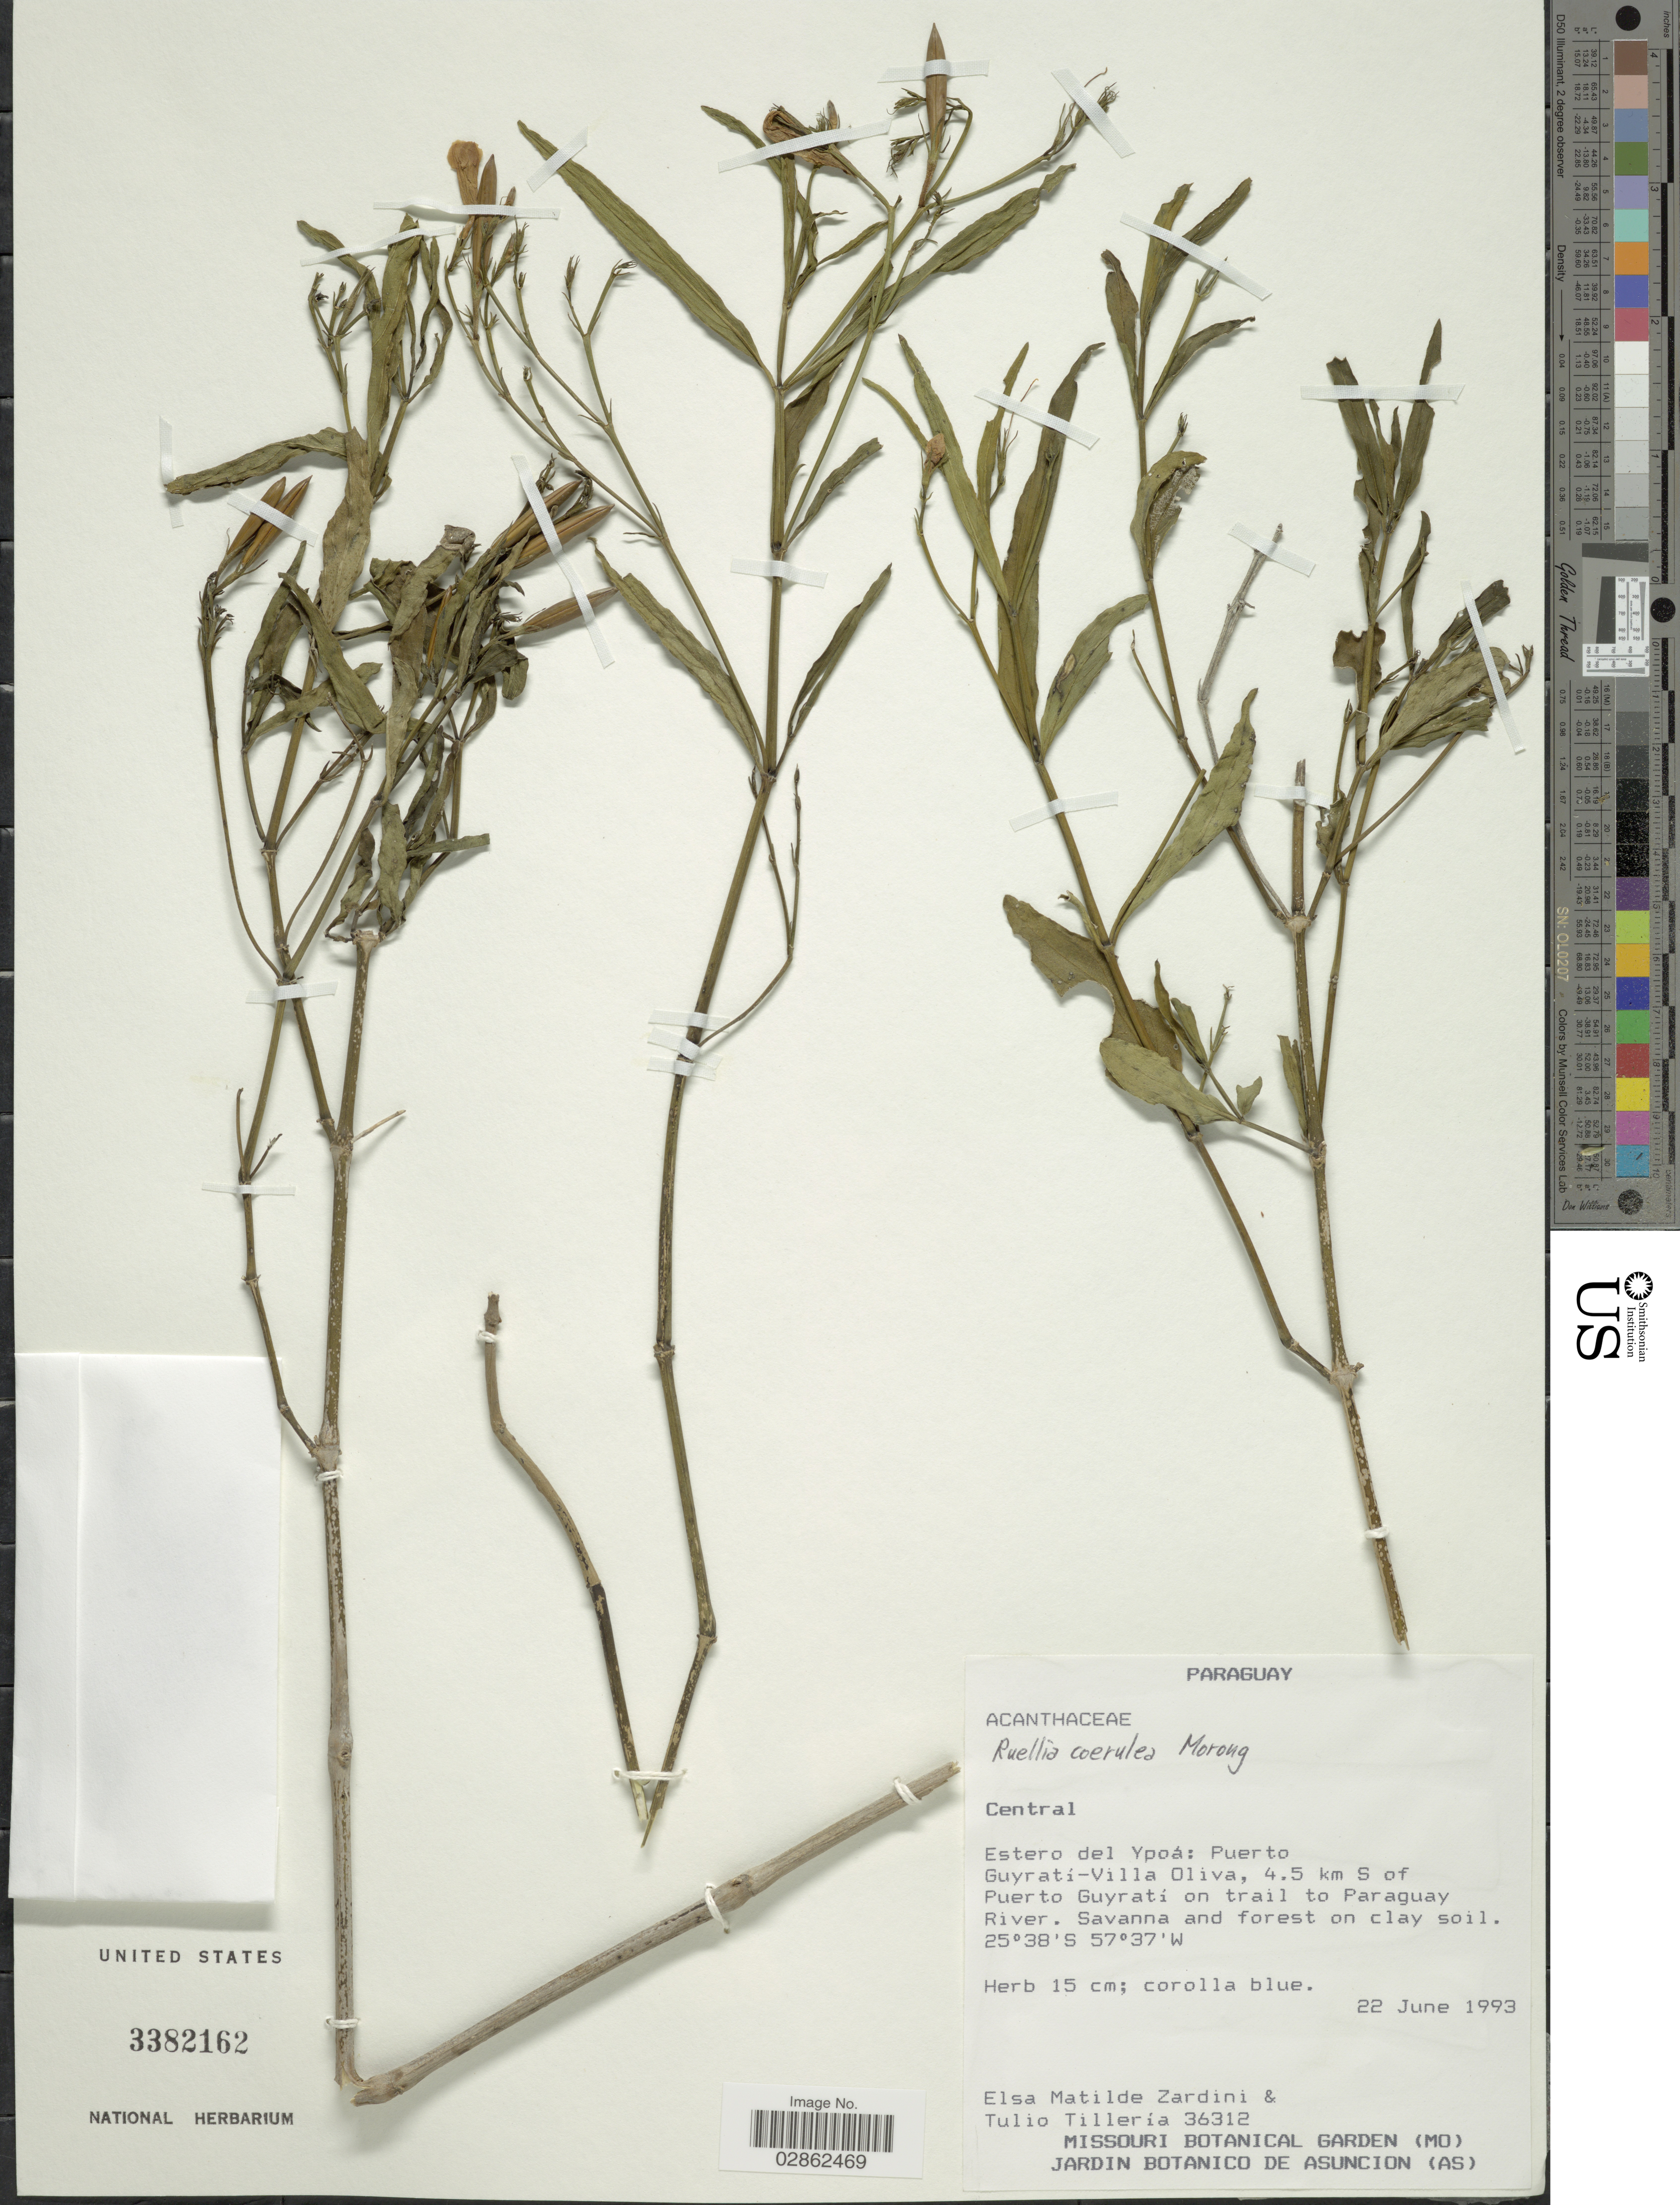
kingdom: Plantae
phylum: Tracheophyta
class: Magnoliopsida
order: Lamiales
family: Acanthaceae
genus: Ruellia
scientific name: Ruellia tweediana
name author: Griseb.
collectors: E. M. Zardini & T. Tilleria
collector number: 36312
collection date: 1993-06-22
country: Paraguay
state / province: Central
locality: Estero del Ypoá: Puerto Guyratí-Villa Oliva, 4.5 km S of Puerto Guyratí on trail to Paraguay River.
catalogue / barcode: US 3382162